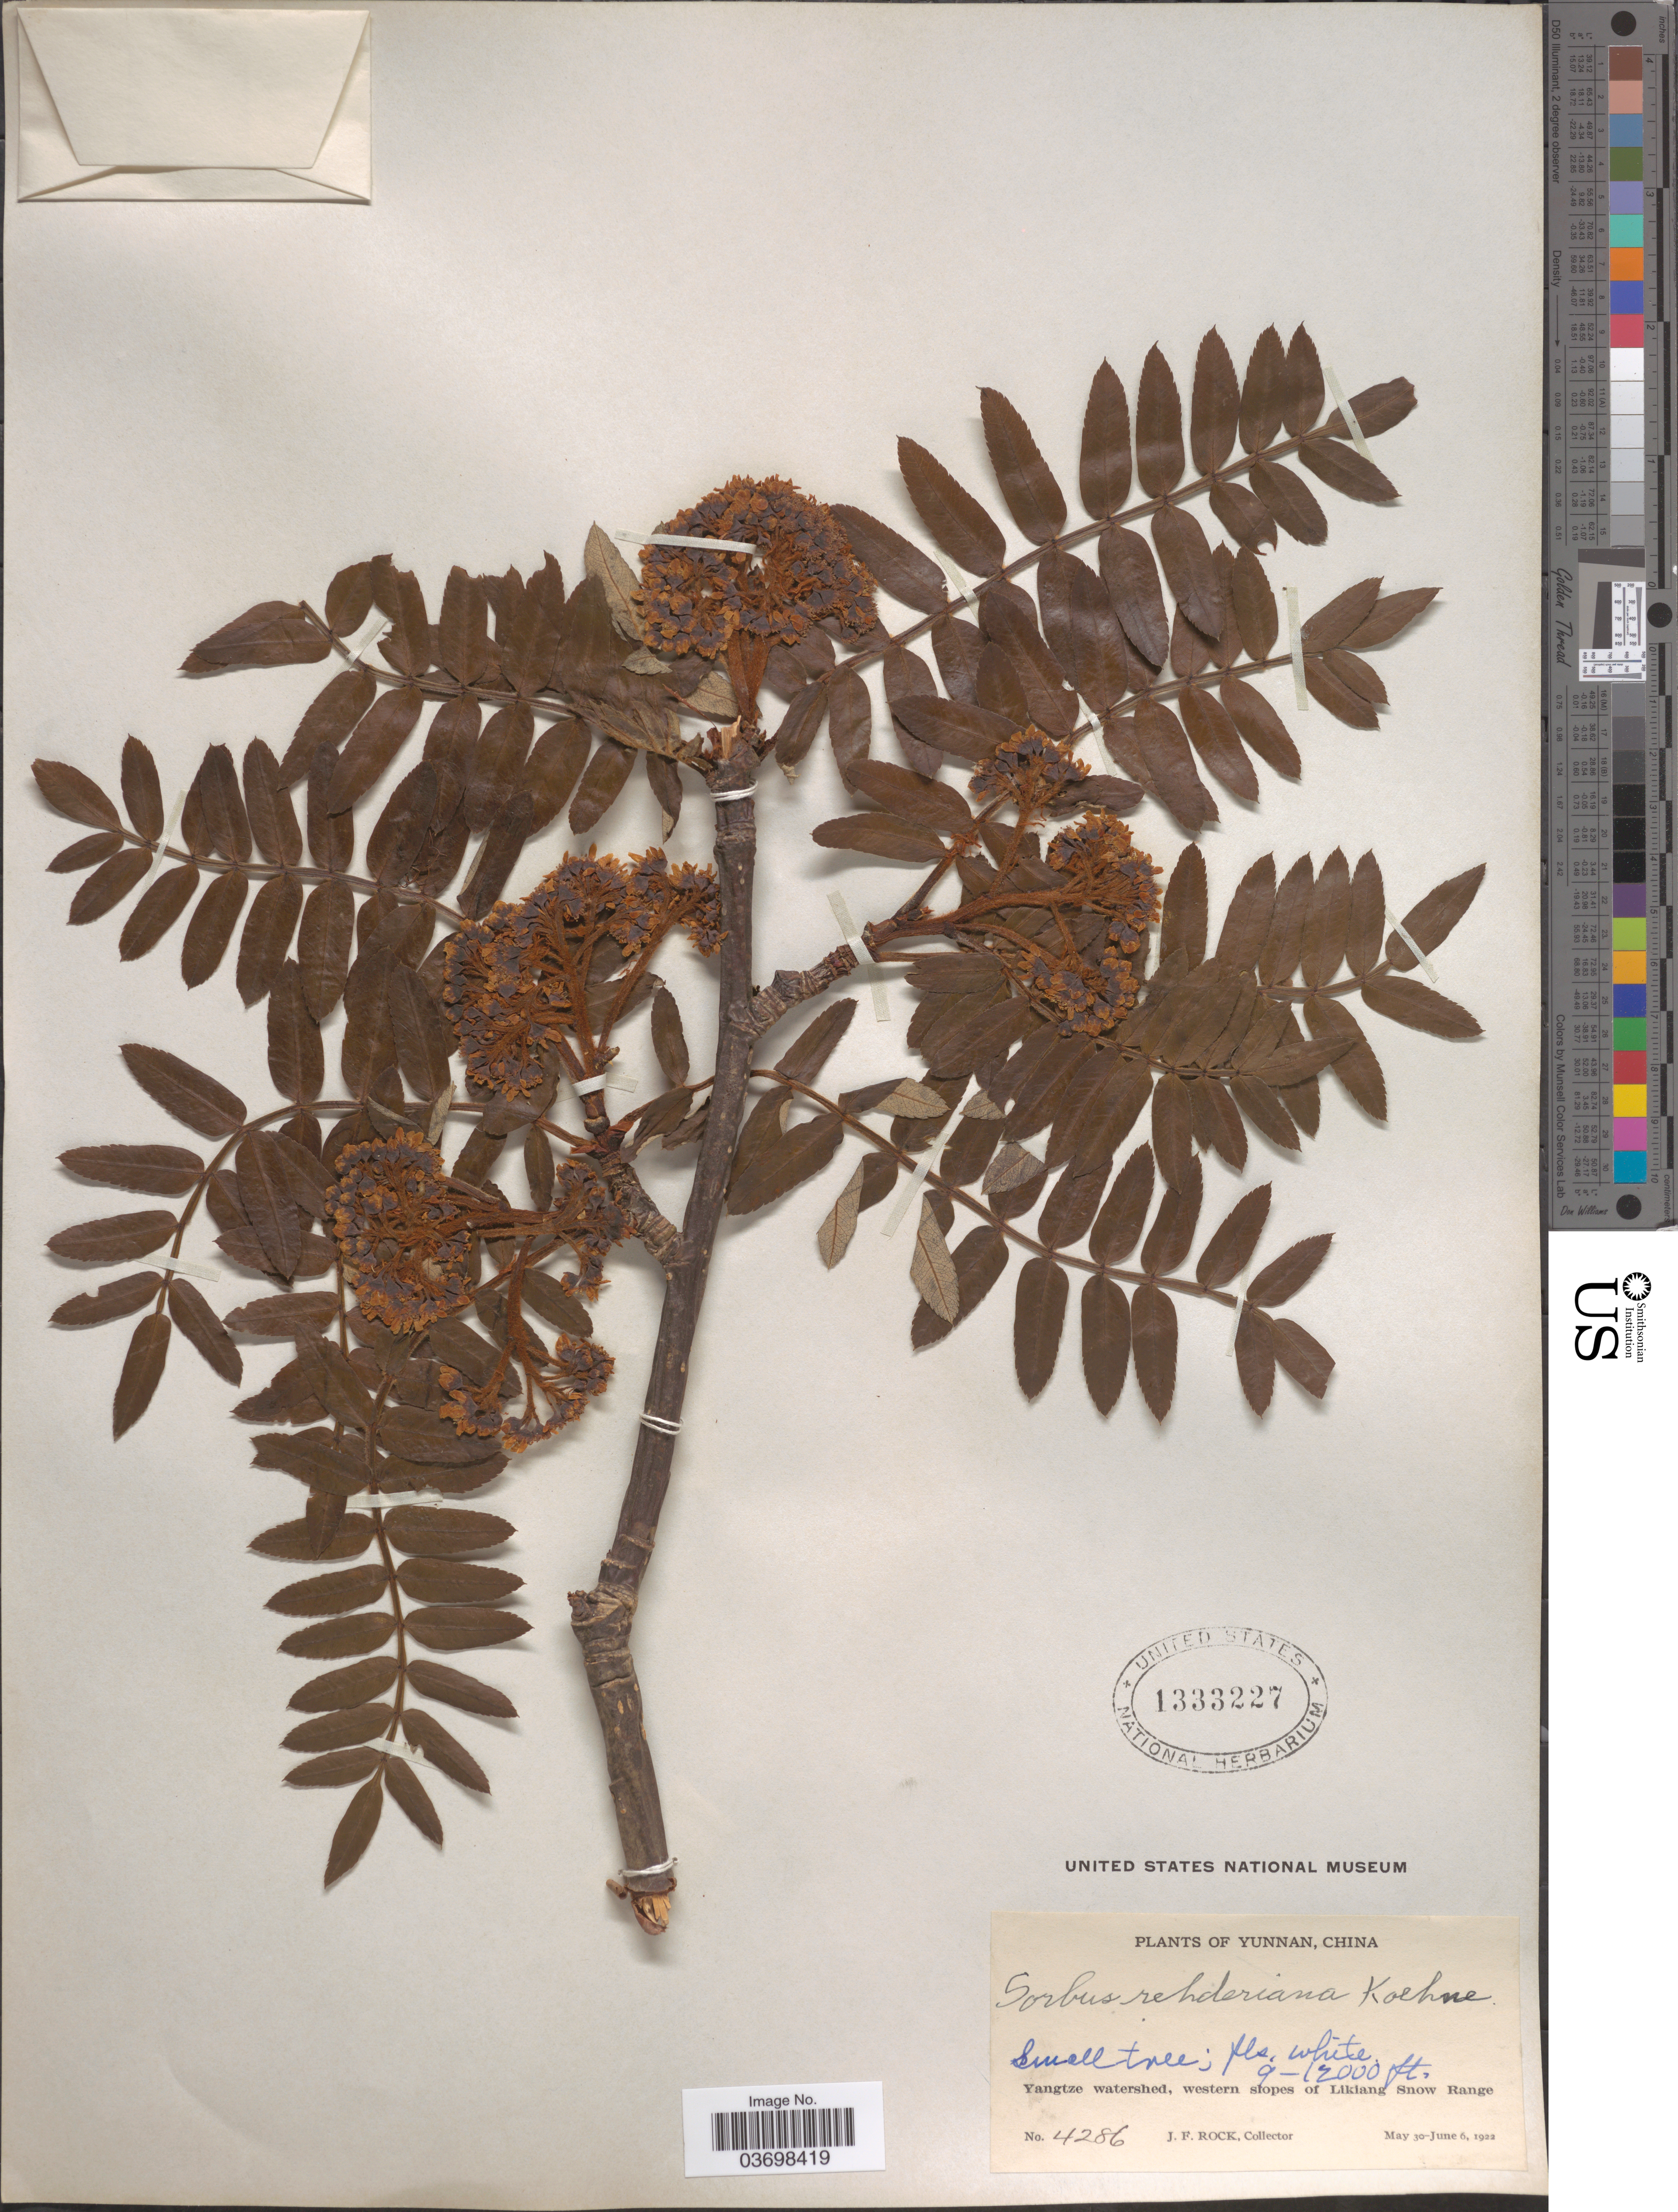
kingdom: Plantae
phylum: Tracheophyta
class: Magnoliopsida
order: Rosales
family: Rosaceae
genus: Sorbus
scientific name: Sorbus rehderiana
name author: Koehne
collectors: J. Rock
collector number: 4286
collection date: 1922-05-30/1922-06-06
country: China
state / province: Yunnan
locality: Yangtze watershed, western slopes of Likiang Snow Range.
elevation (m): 2743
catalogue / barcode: US 1333227